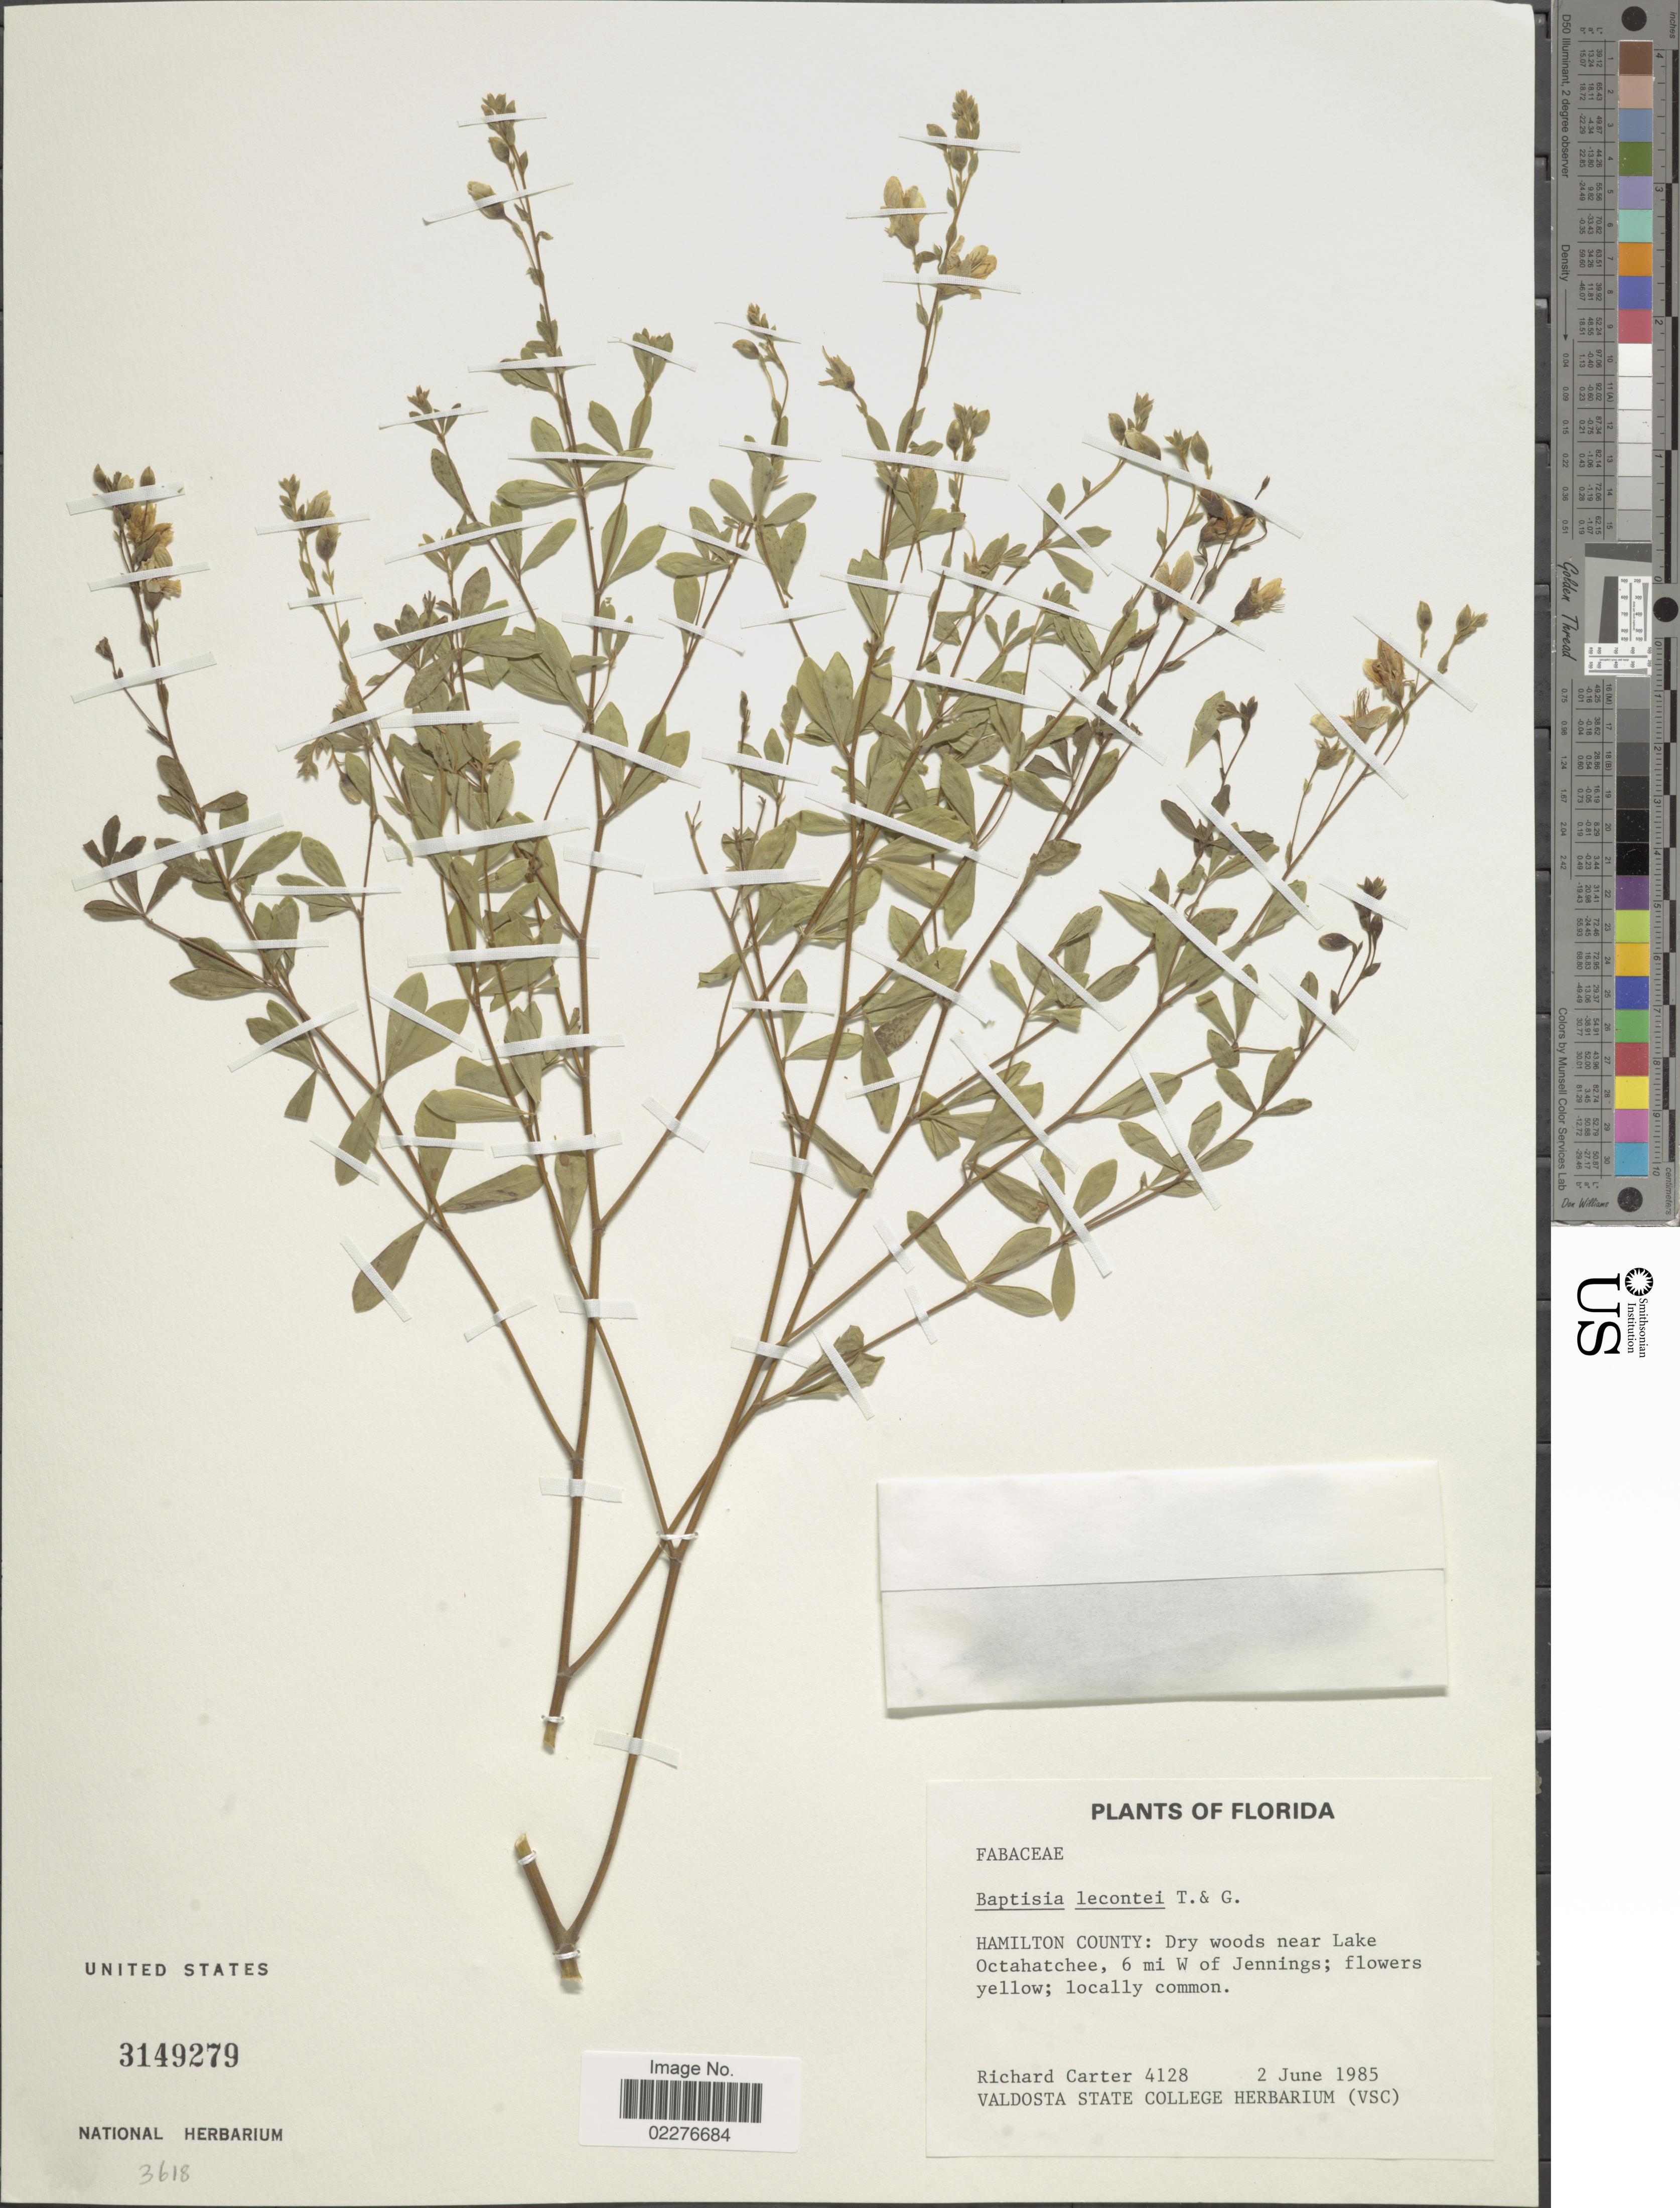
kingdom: Plantae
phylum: Tracheophyta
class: Magnoliopsida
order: Fabales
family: Fabaceae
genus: Baptisia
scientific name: Baptisia lecontei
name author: Torr. & A. Gray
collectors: R. Carter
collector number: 4128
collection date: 1985-06-02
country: United States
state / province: Florida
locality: Hamilton County: Dry woods nearLake Octahatchee, 6 mi W of Jennings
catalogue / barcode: US 3149279